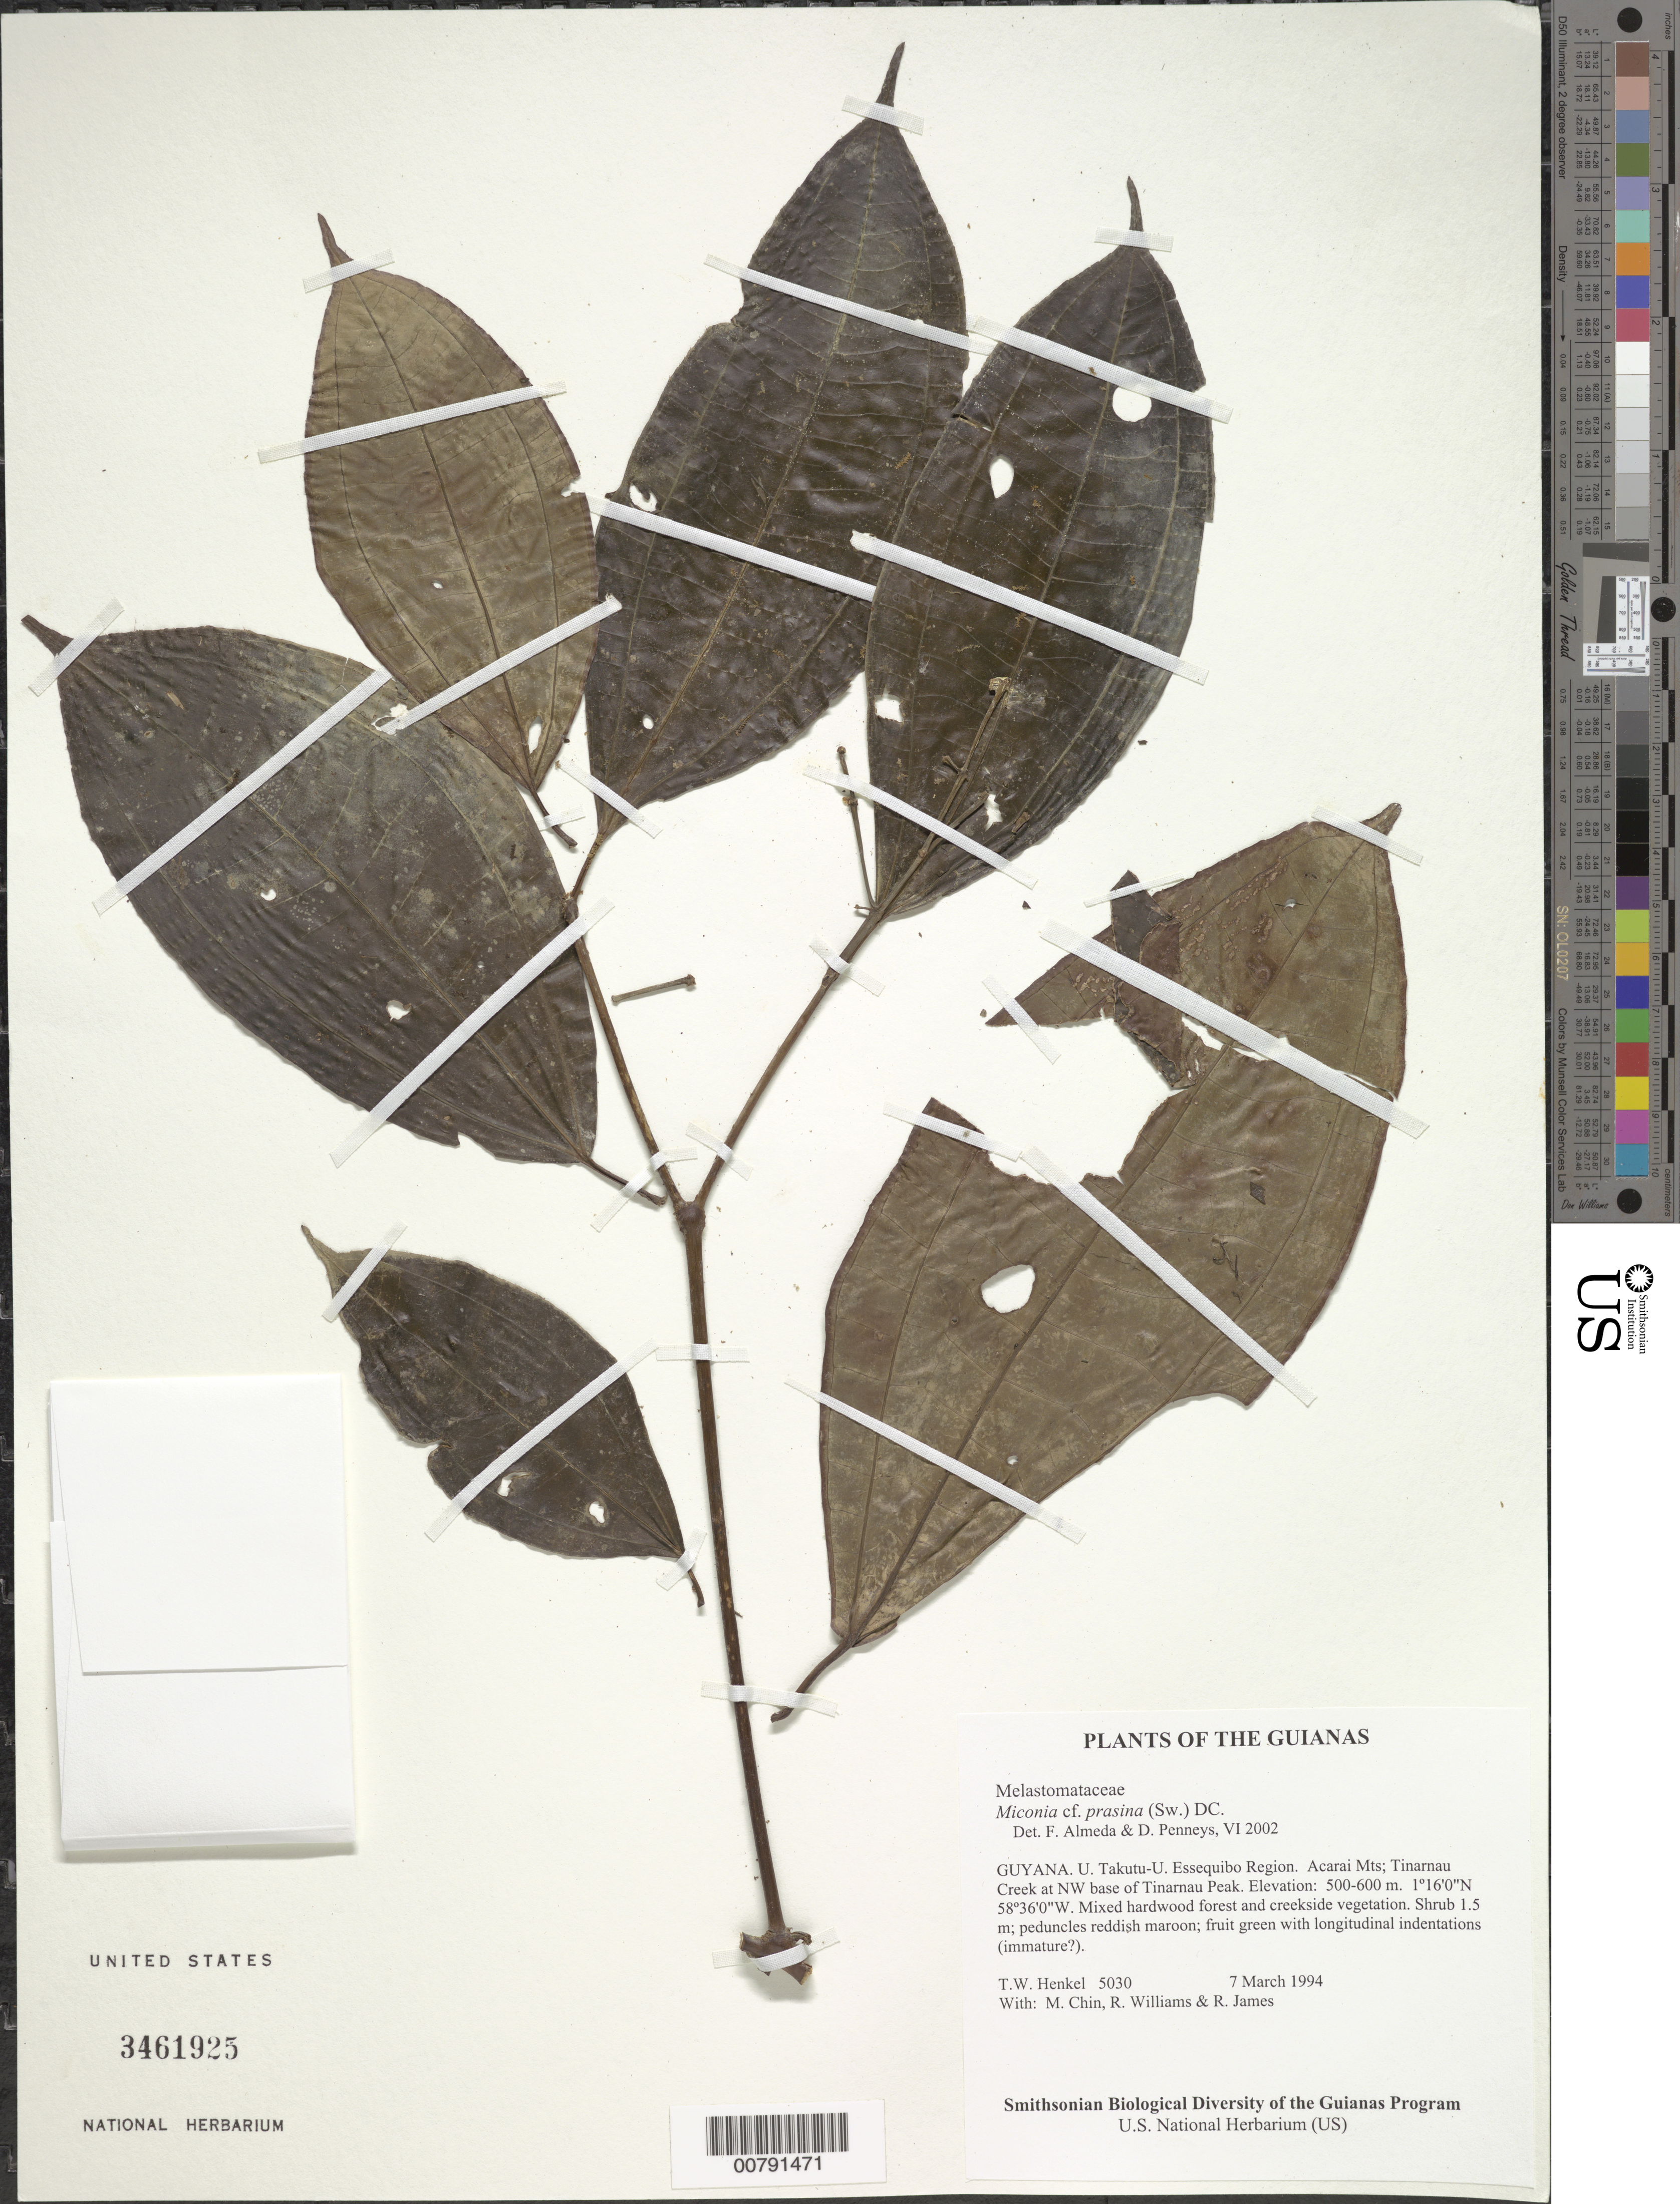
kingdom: Plantae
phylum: Tracheophyta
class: Magnoliopsida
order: Myrtales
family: Melastomataceae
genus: Miconia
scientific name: Miconia prasina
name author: (Sw.) DC.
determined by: Almeda, F.; Penneys, D. S.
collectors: T. Henkel, M. Chin, R. Williams & R. James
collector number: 5030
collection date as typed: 7 March 1994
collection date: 1994-03-07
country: Guyana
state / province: U. Takutu-U. Essequibo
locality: Acarai Mts; Tinarnau Creek at NW base of Tinarnau Peak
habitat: Mixed hardwood forest and creekside vegetation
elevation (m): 500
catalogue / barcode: US 3461925